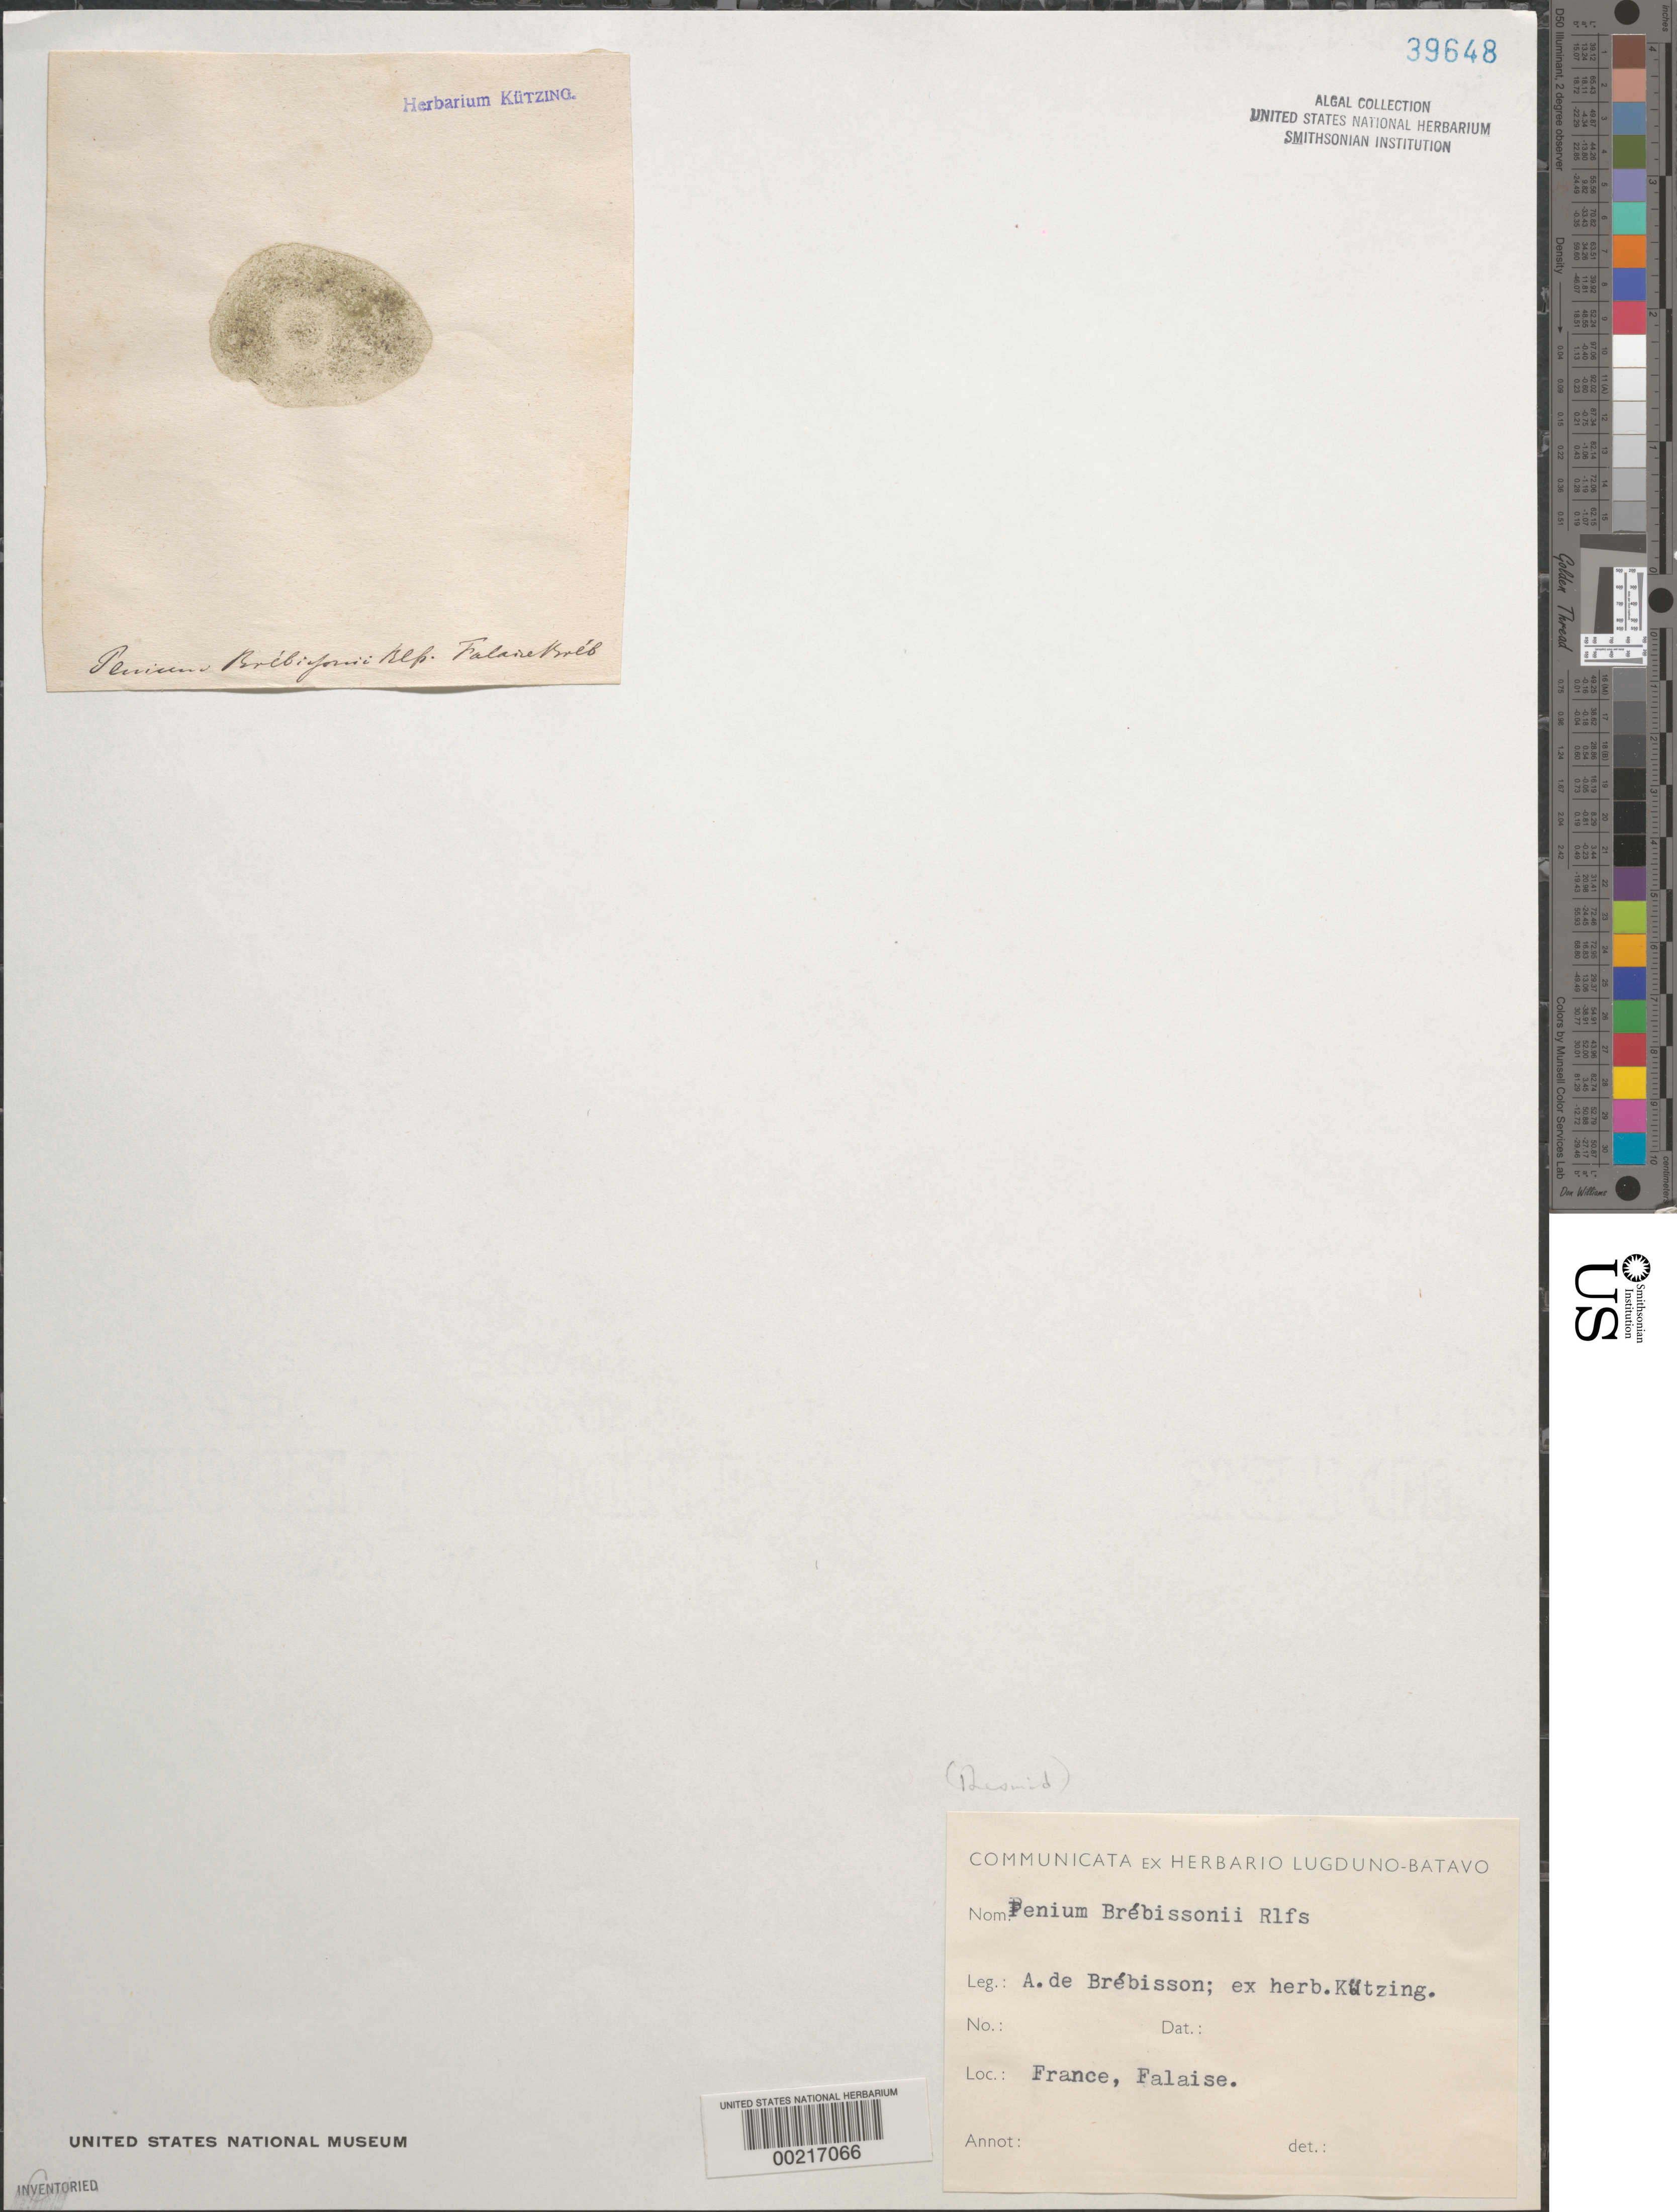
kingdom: Plantae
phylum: Charophyta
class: Zygnematophyceae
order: Zygnematales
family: Mesotaeniaceae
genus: Cylindrocystis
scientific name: Cylindrocystis brebissonii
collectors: L. A. de Brébisson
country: France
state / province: Normandie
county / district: Calvados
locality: Falaise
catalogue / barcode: US 39648